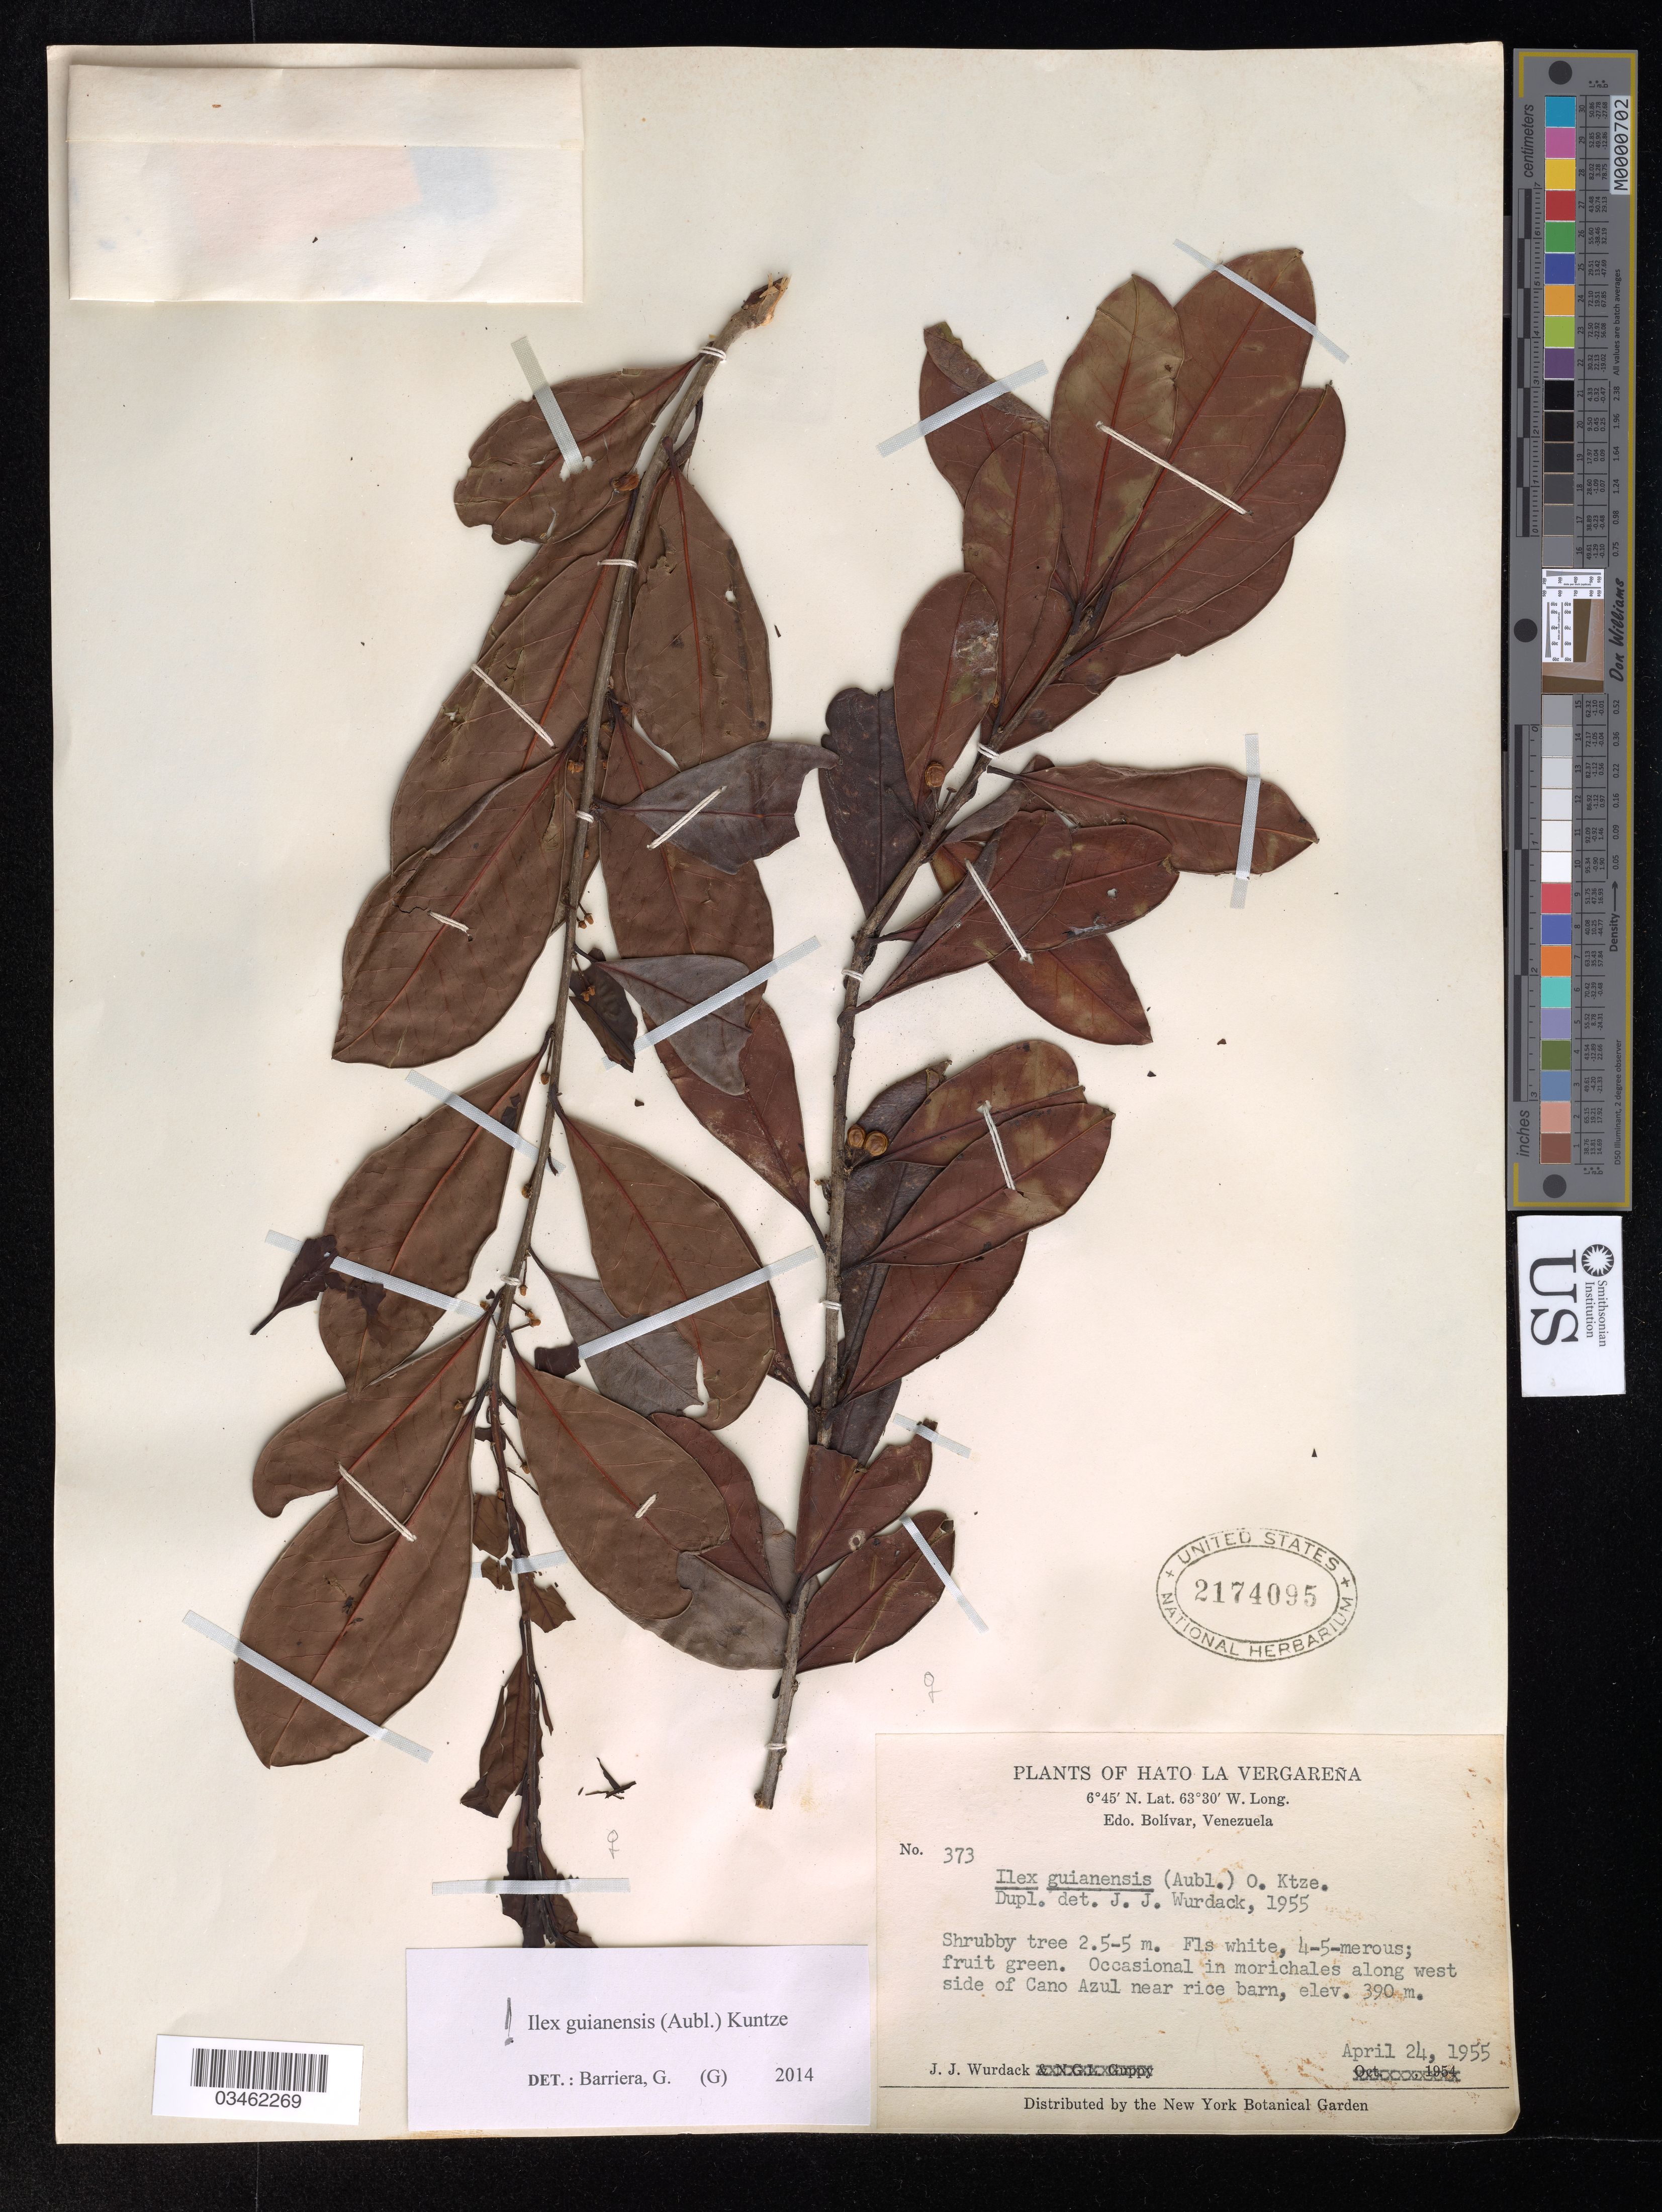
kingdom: Plantae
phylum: Tracheophyta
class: Magnoliopsida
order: Aquifoliales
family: Aquifoliaceae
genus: Ilex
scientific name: Ilex guianensis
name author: (Aubl.) Kuntze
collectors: J. J. Wurdack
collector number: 373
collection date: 1955-08-24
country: Venezuela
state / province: Bolivar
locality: Hato La Vergareña. Along west side of Cano Azul near rice barn.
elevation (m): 390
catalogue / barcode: US 2174095